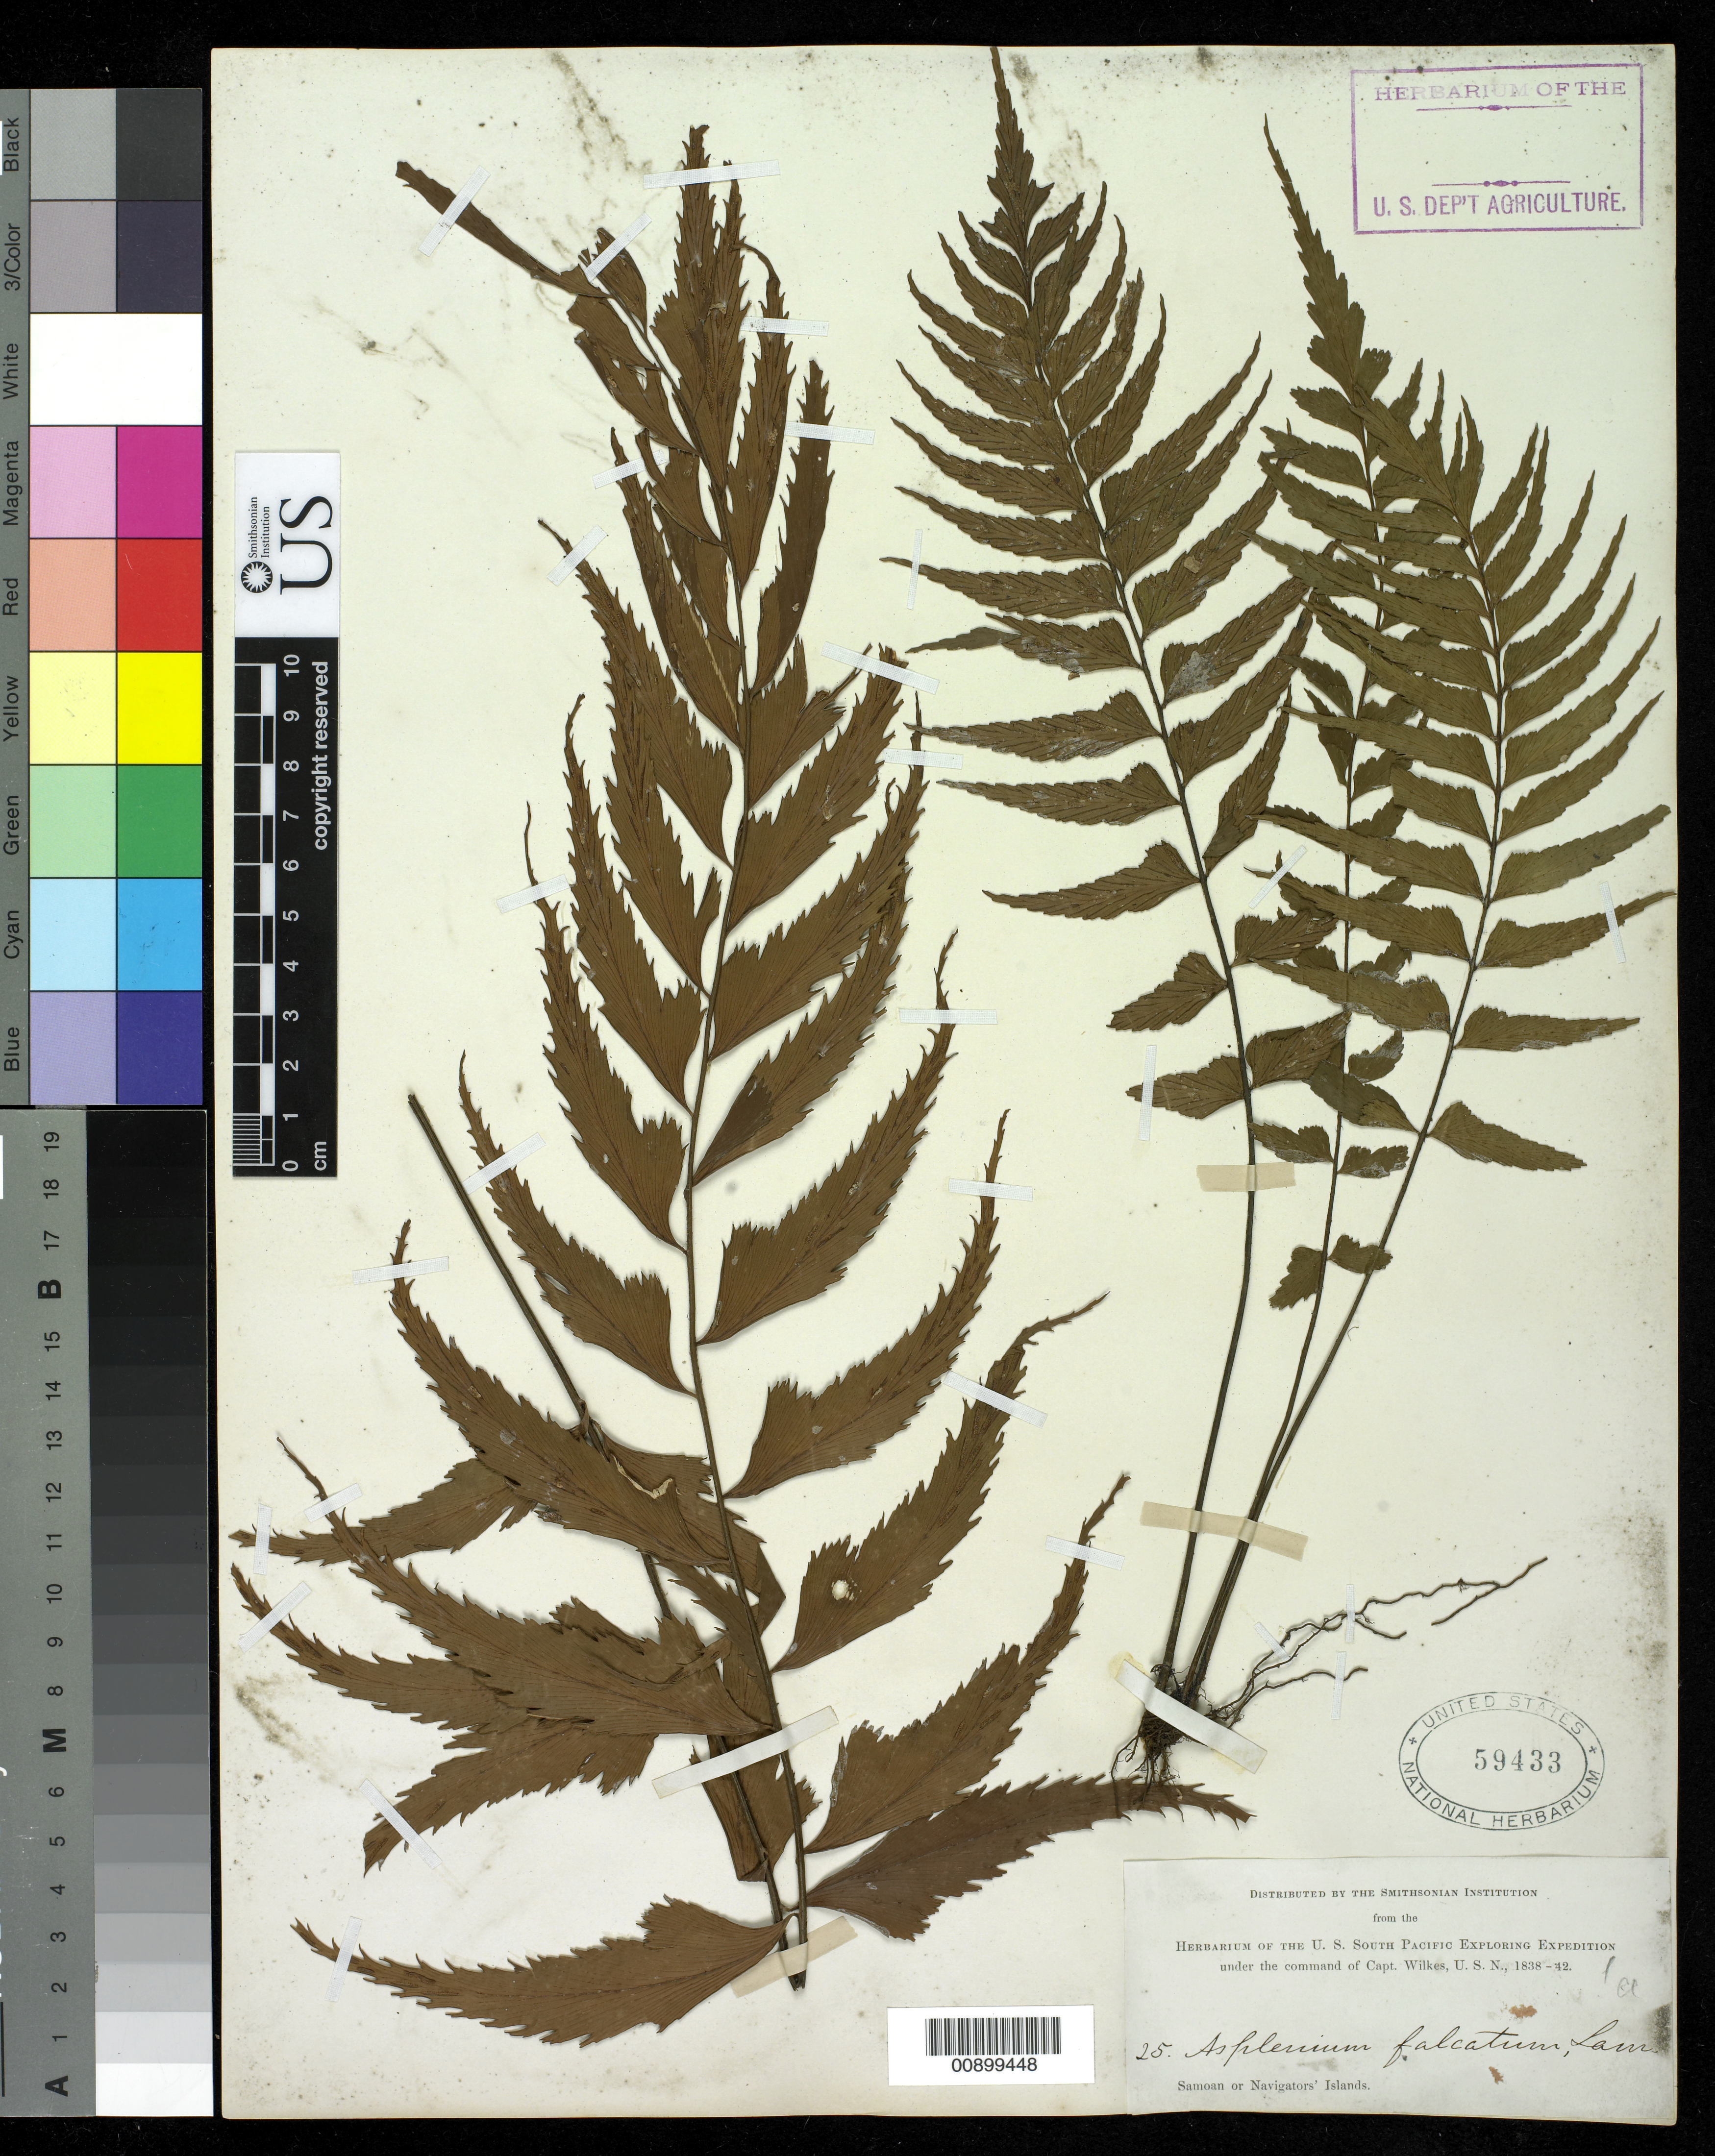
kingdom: Plantae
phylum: Tracheophyta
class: Polypodiopsida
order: Polypodiales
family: Aspleniaceae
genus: Asplenium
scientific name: Asplenium polyodon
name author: G. Forst.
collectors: Wilkes Explor. Exped.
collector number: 25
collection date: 1838/1842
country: American Samoa / Samoa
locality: Samoan or Navigators' Islands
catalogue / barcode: US 59433